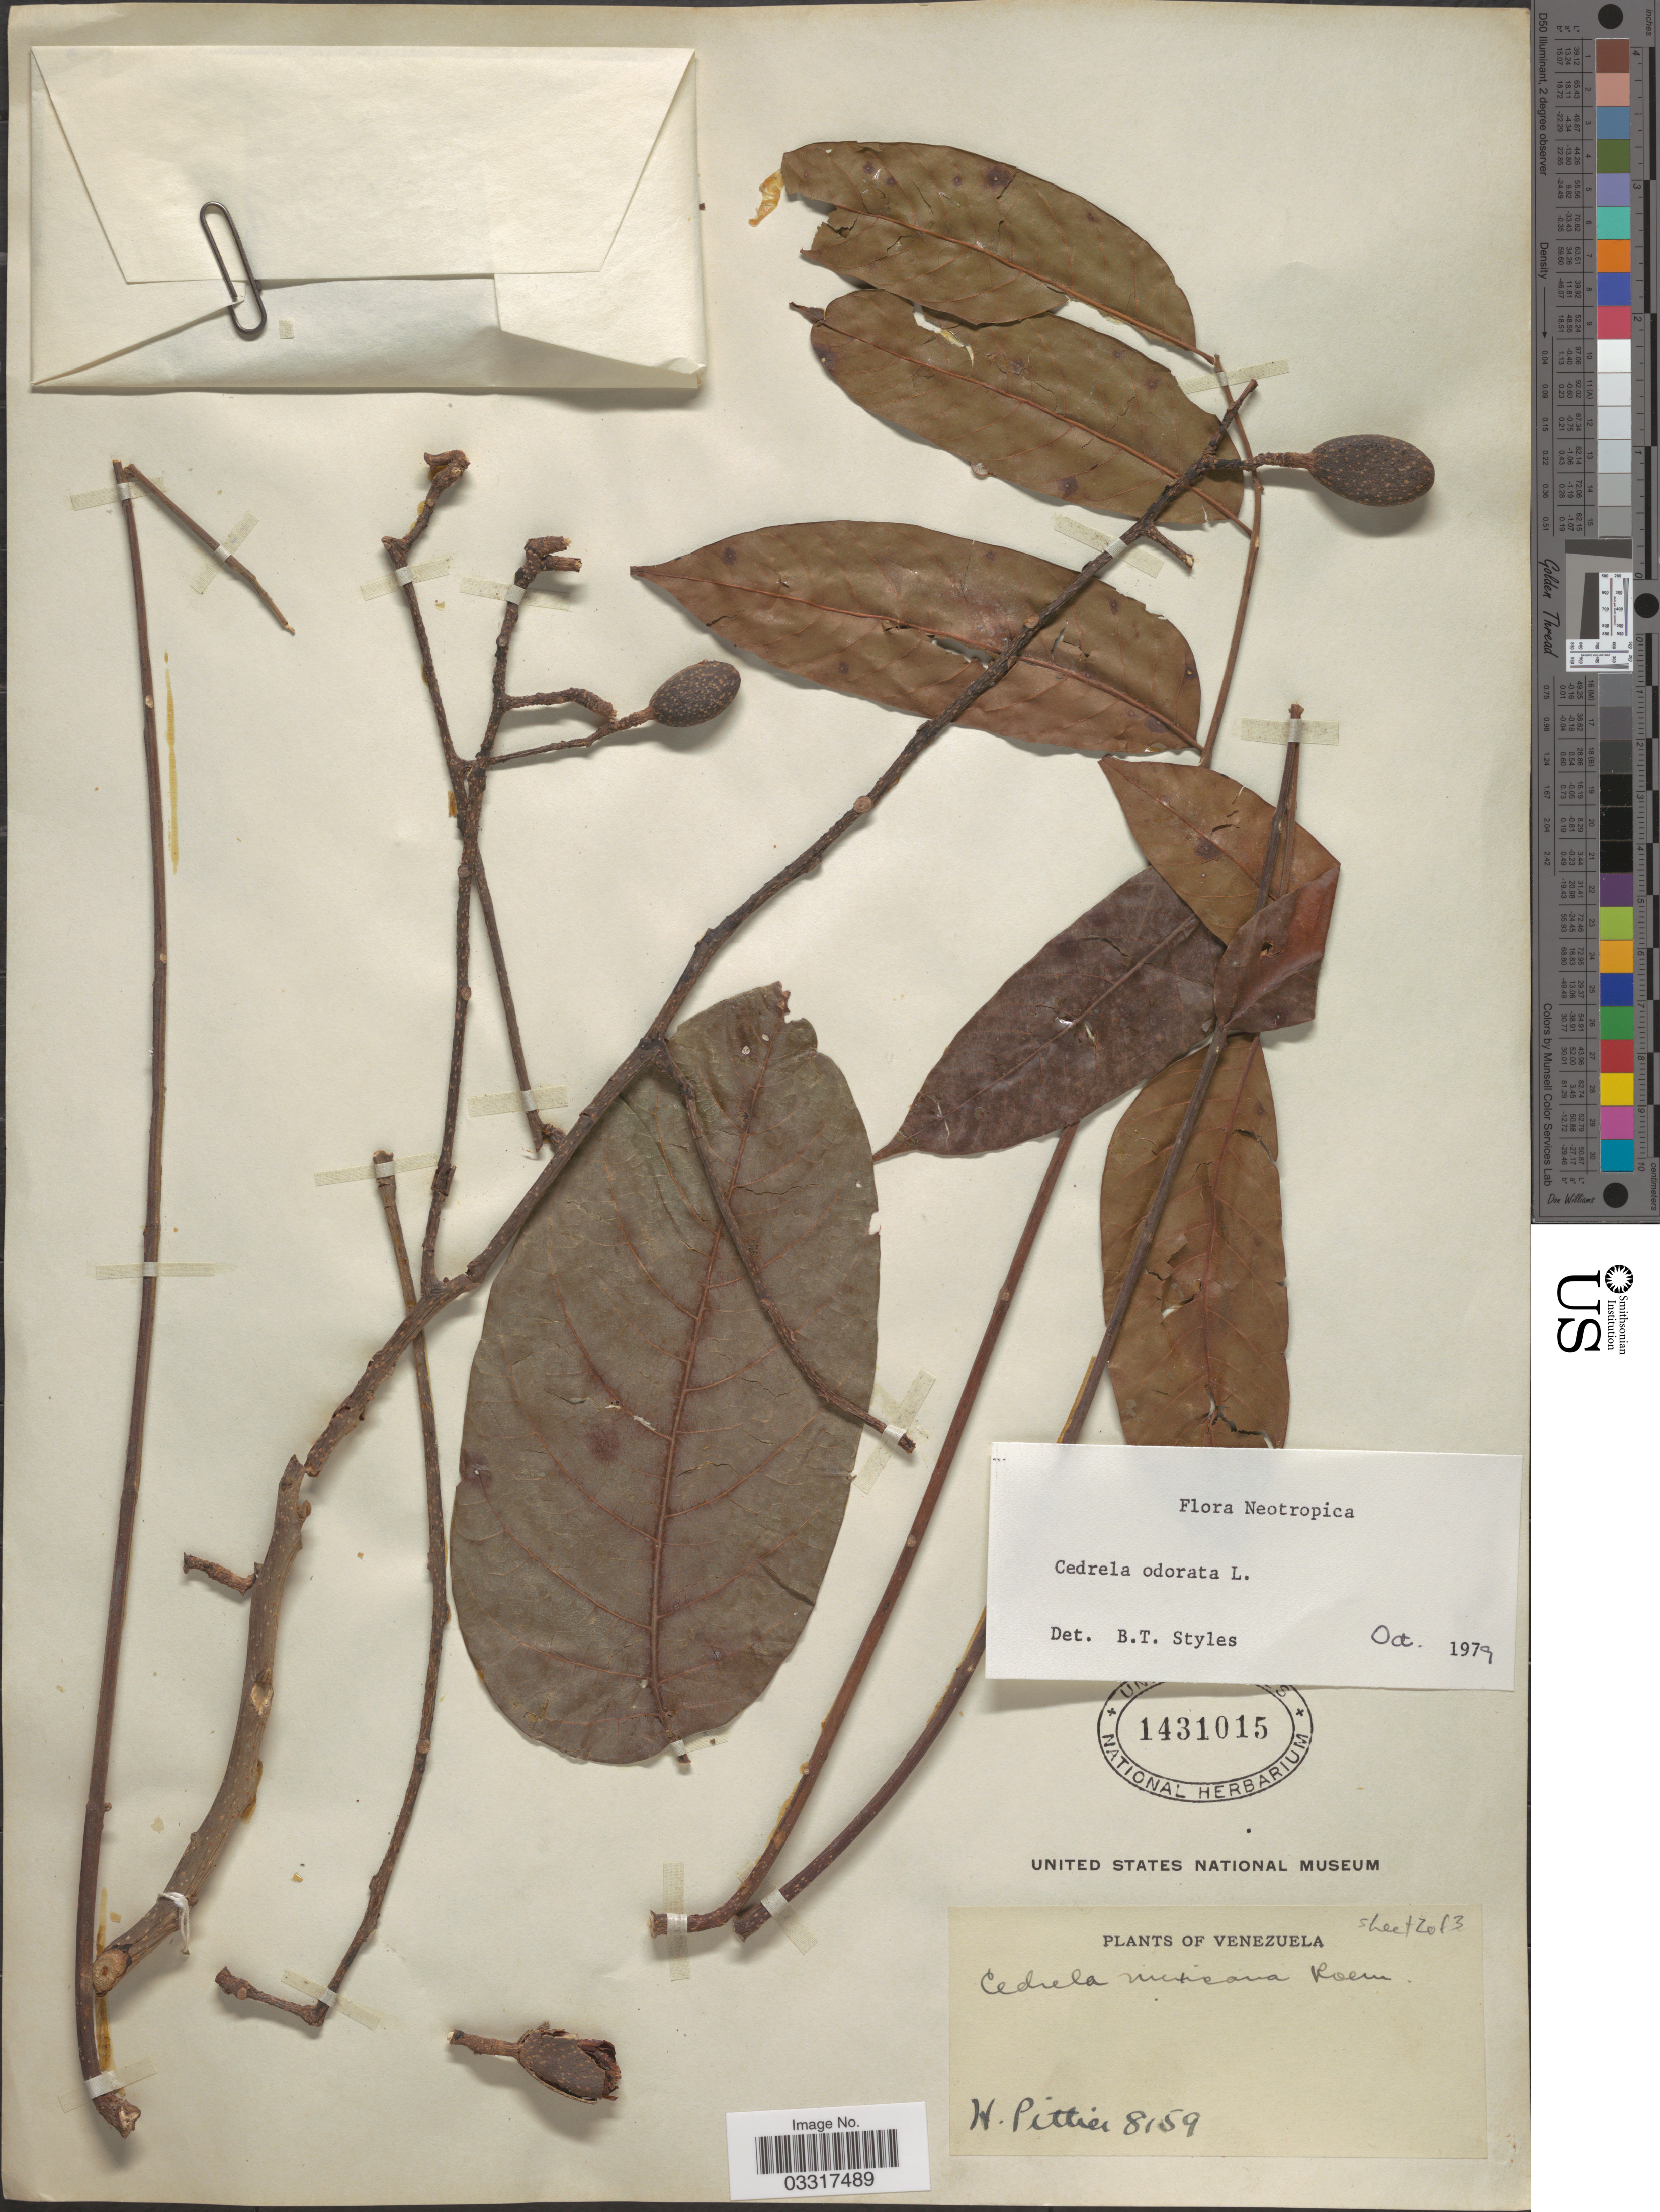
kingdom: Plantae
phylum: Tracheophyta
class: Magnoliopsida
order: Sapindales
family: Meliaceae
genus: Cedrela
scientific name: Cedrela odorata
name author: L.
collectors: H. F. Pittier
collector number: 8159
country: Venezuela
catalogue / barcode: US 1431015